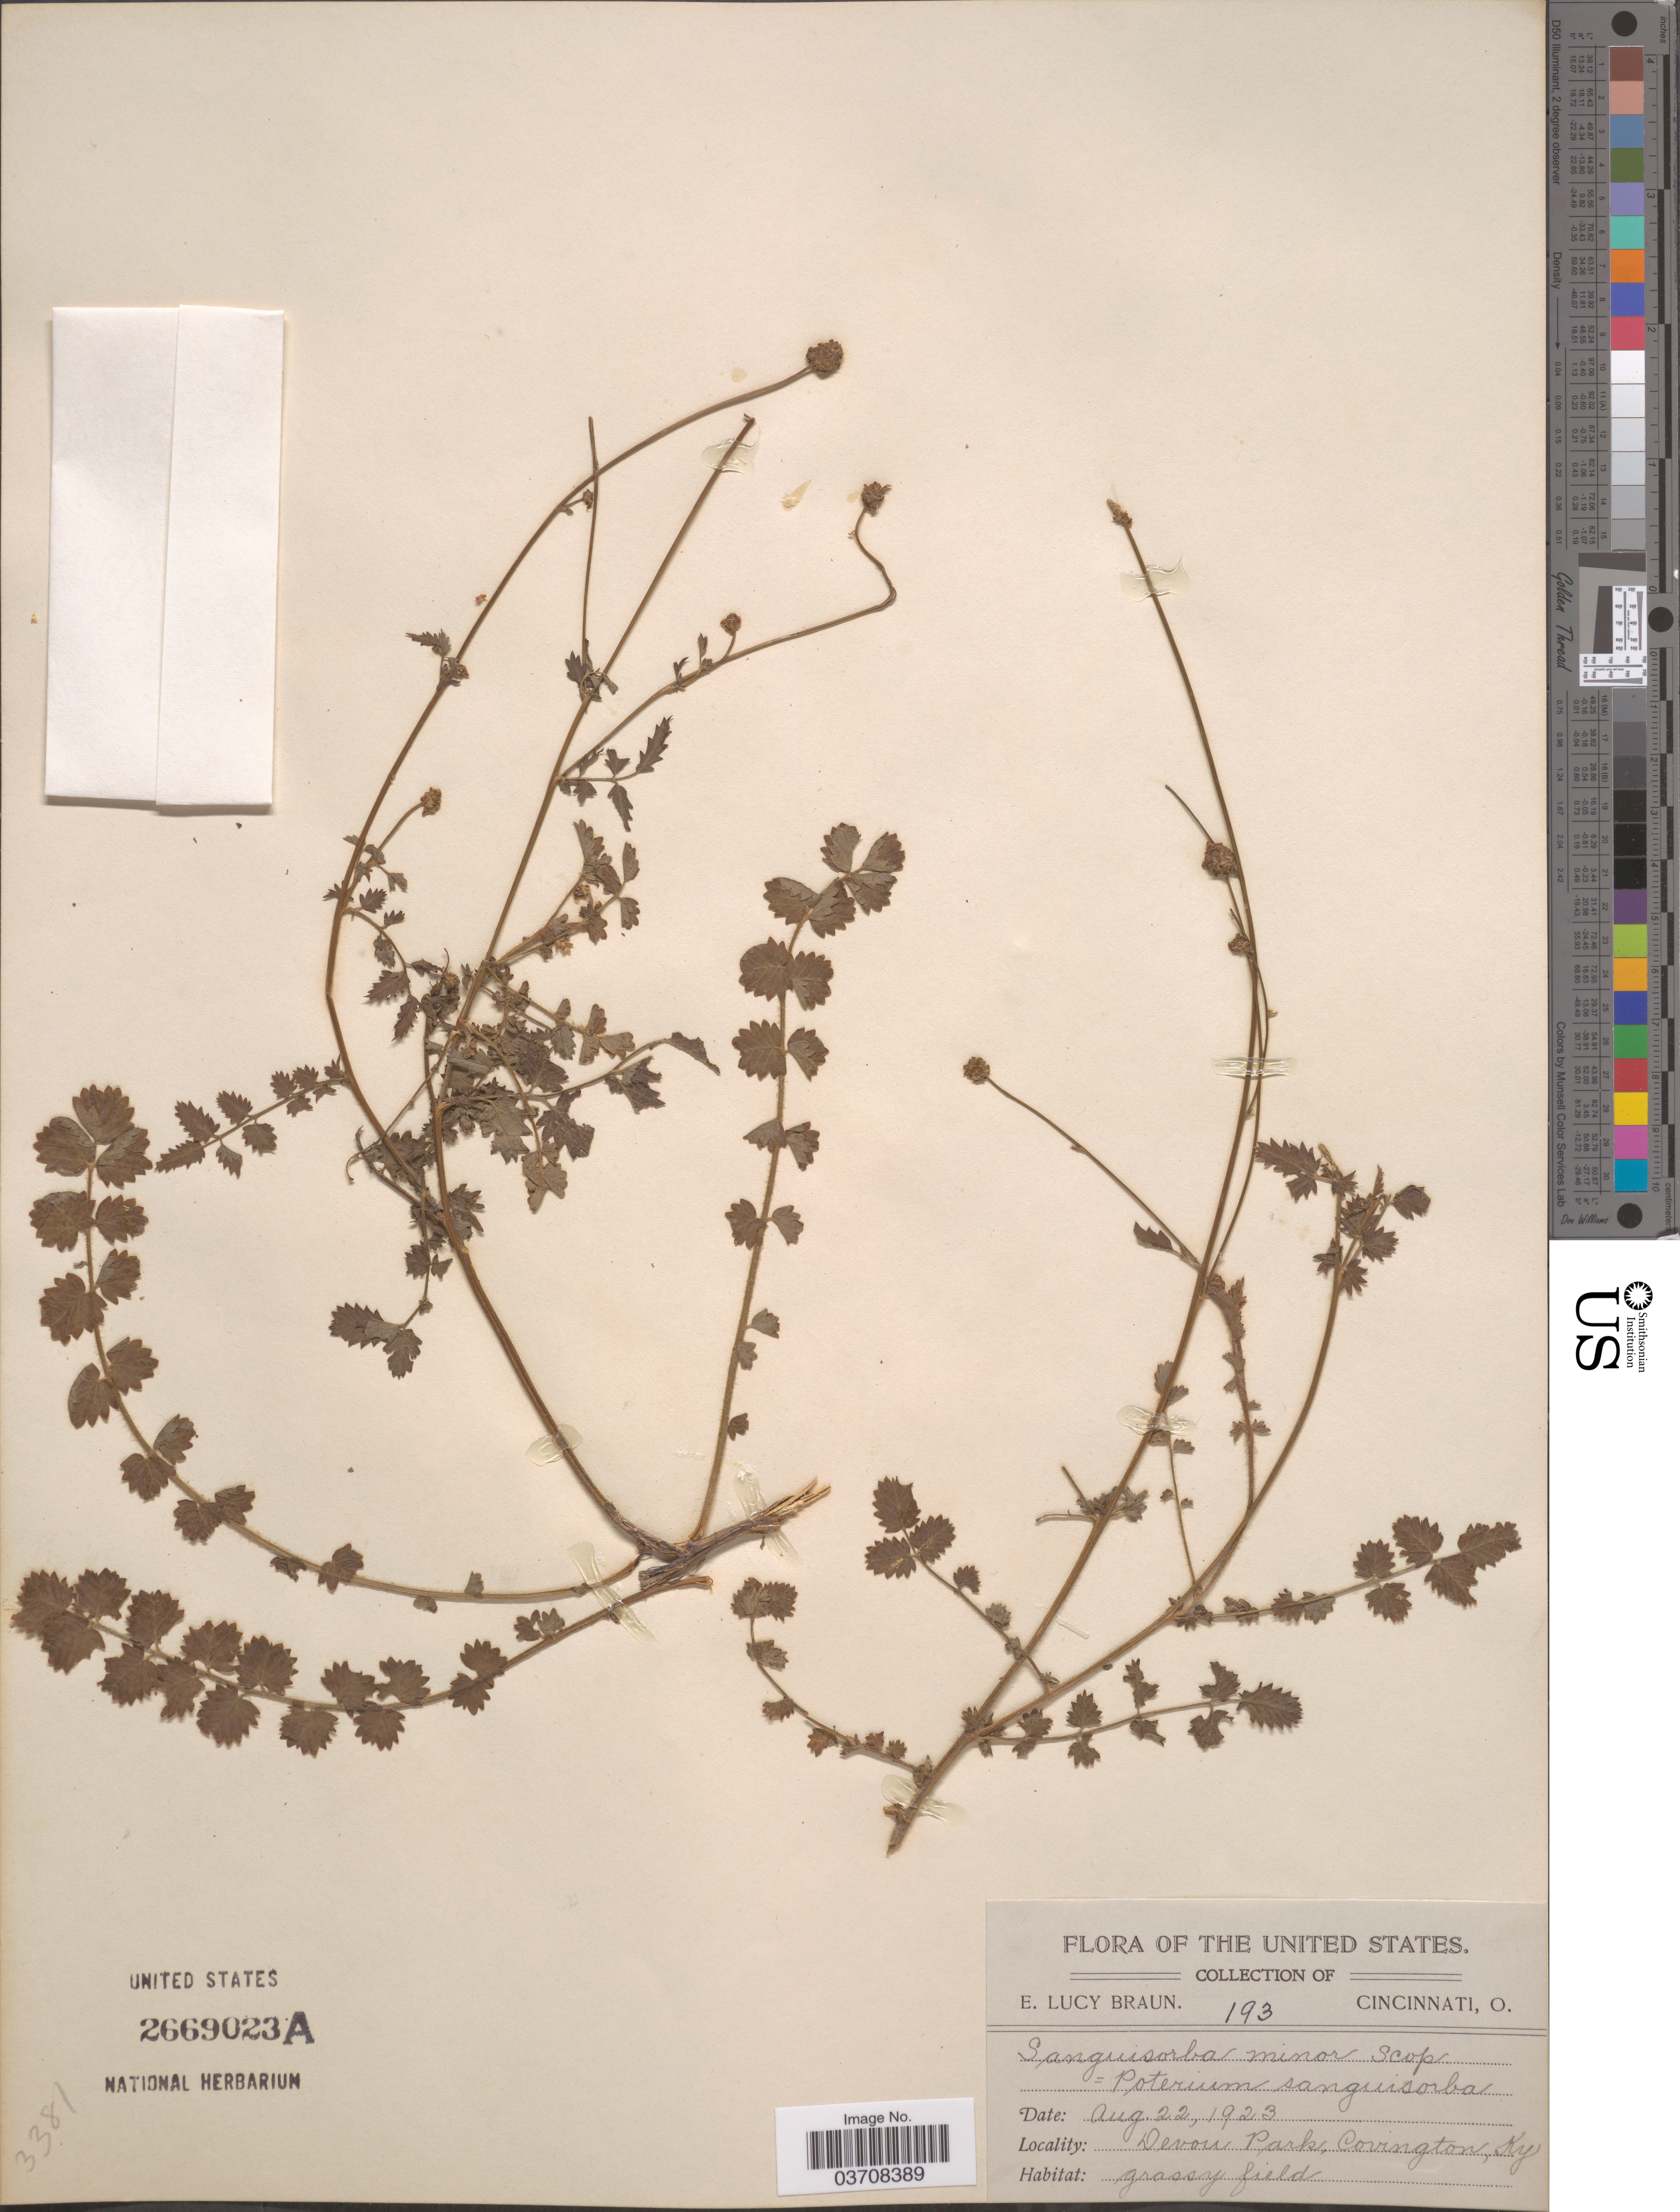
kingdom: Plantae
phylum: Tracheophyta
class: Magnoliopsida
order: Rosales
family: Rosaceae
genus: Sanguisorba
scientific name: Sanguisorba minor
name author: Scop.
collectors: E. L. Braun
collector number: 193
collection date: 1923-08-22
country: United States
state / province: Kentucky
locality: Devow Park, Covington.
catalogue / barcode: US 2669023A